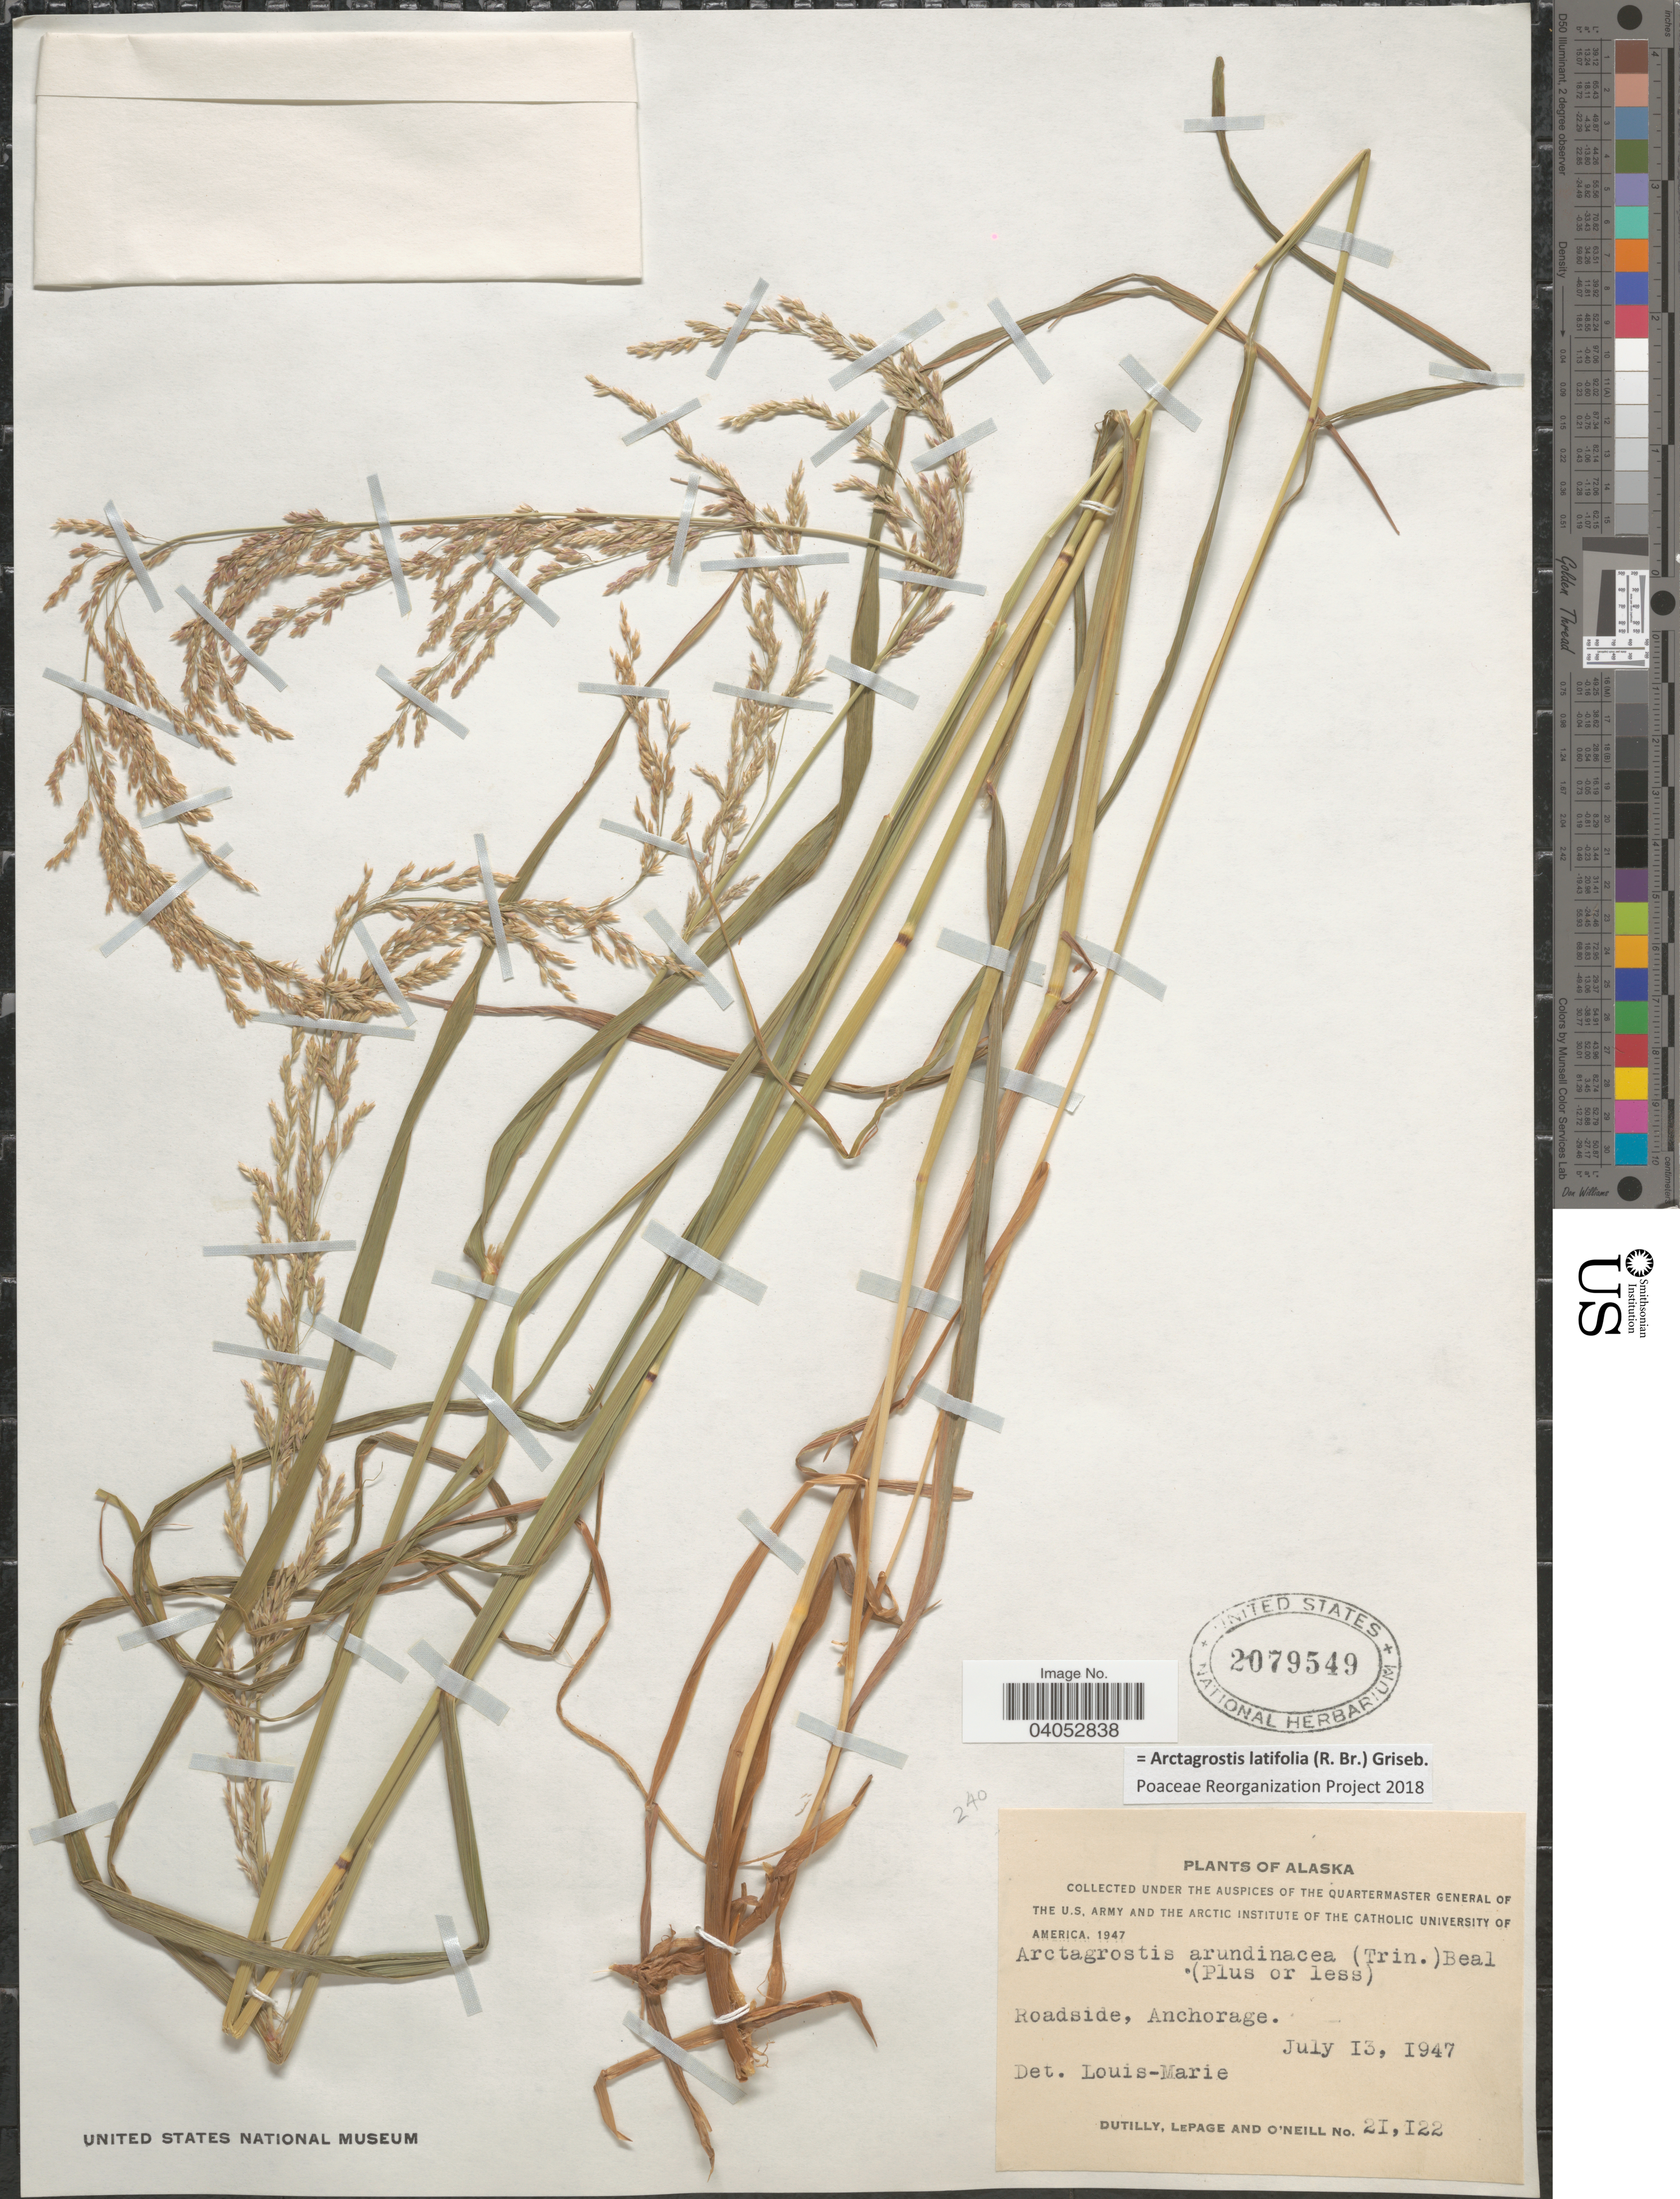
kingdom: Plantae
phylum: Tracheophyta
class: Liliopsida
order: Poales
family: Poaceae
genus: Arctagrostis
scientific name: Arctagrostis latifolia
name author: (R. Br.) Griseb.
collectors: -. Dutilly, -. LePage & -. O'Neill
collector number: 21122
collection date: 1947-07-13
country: United States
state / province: Alaska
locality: Roadside, Anchorage.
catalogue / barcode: US 2079549